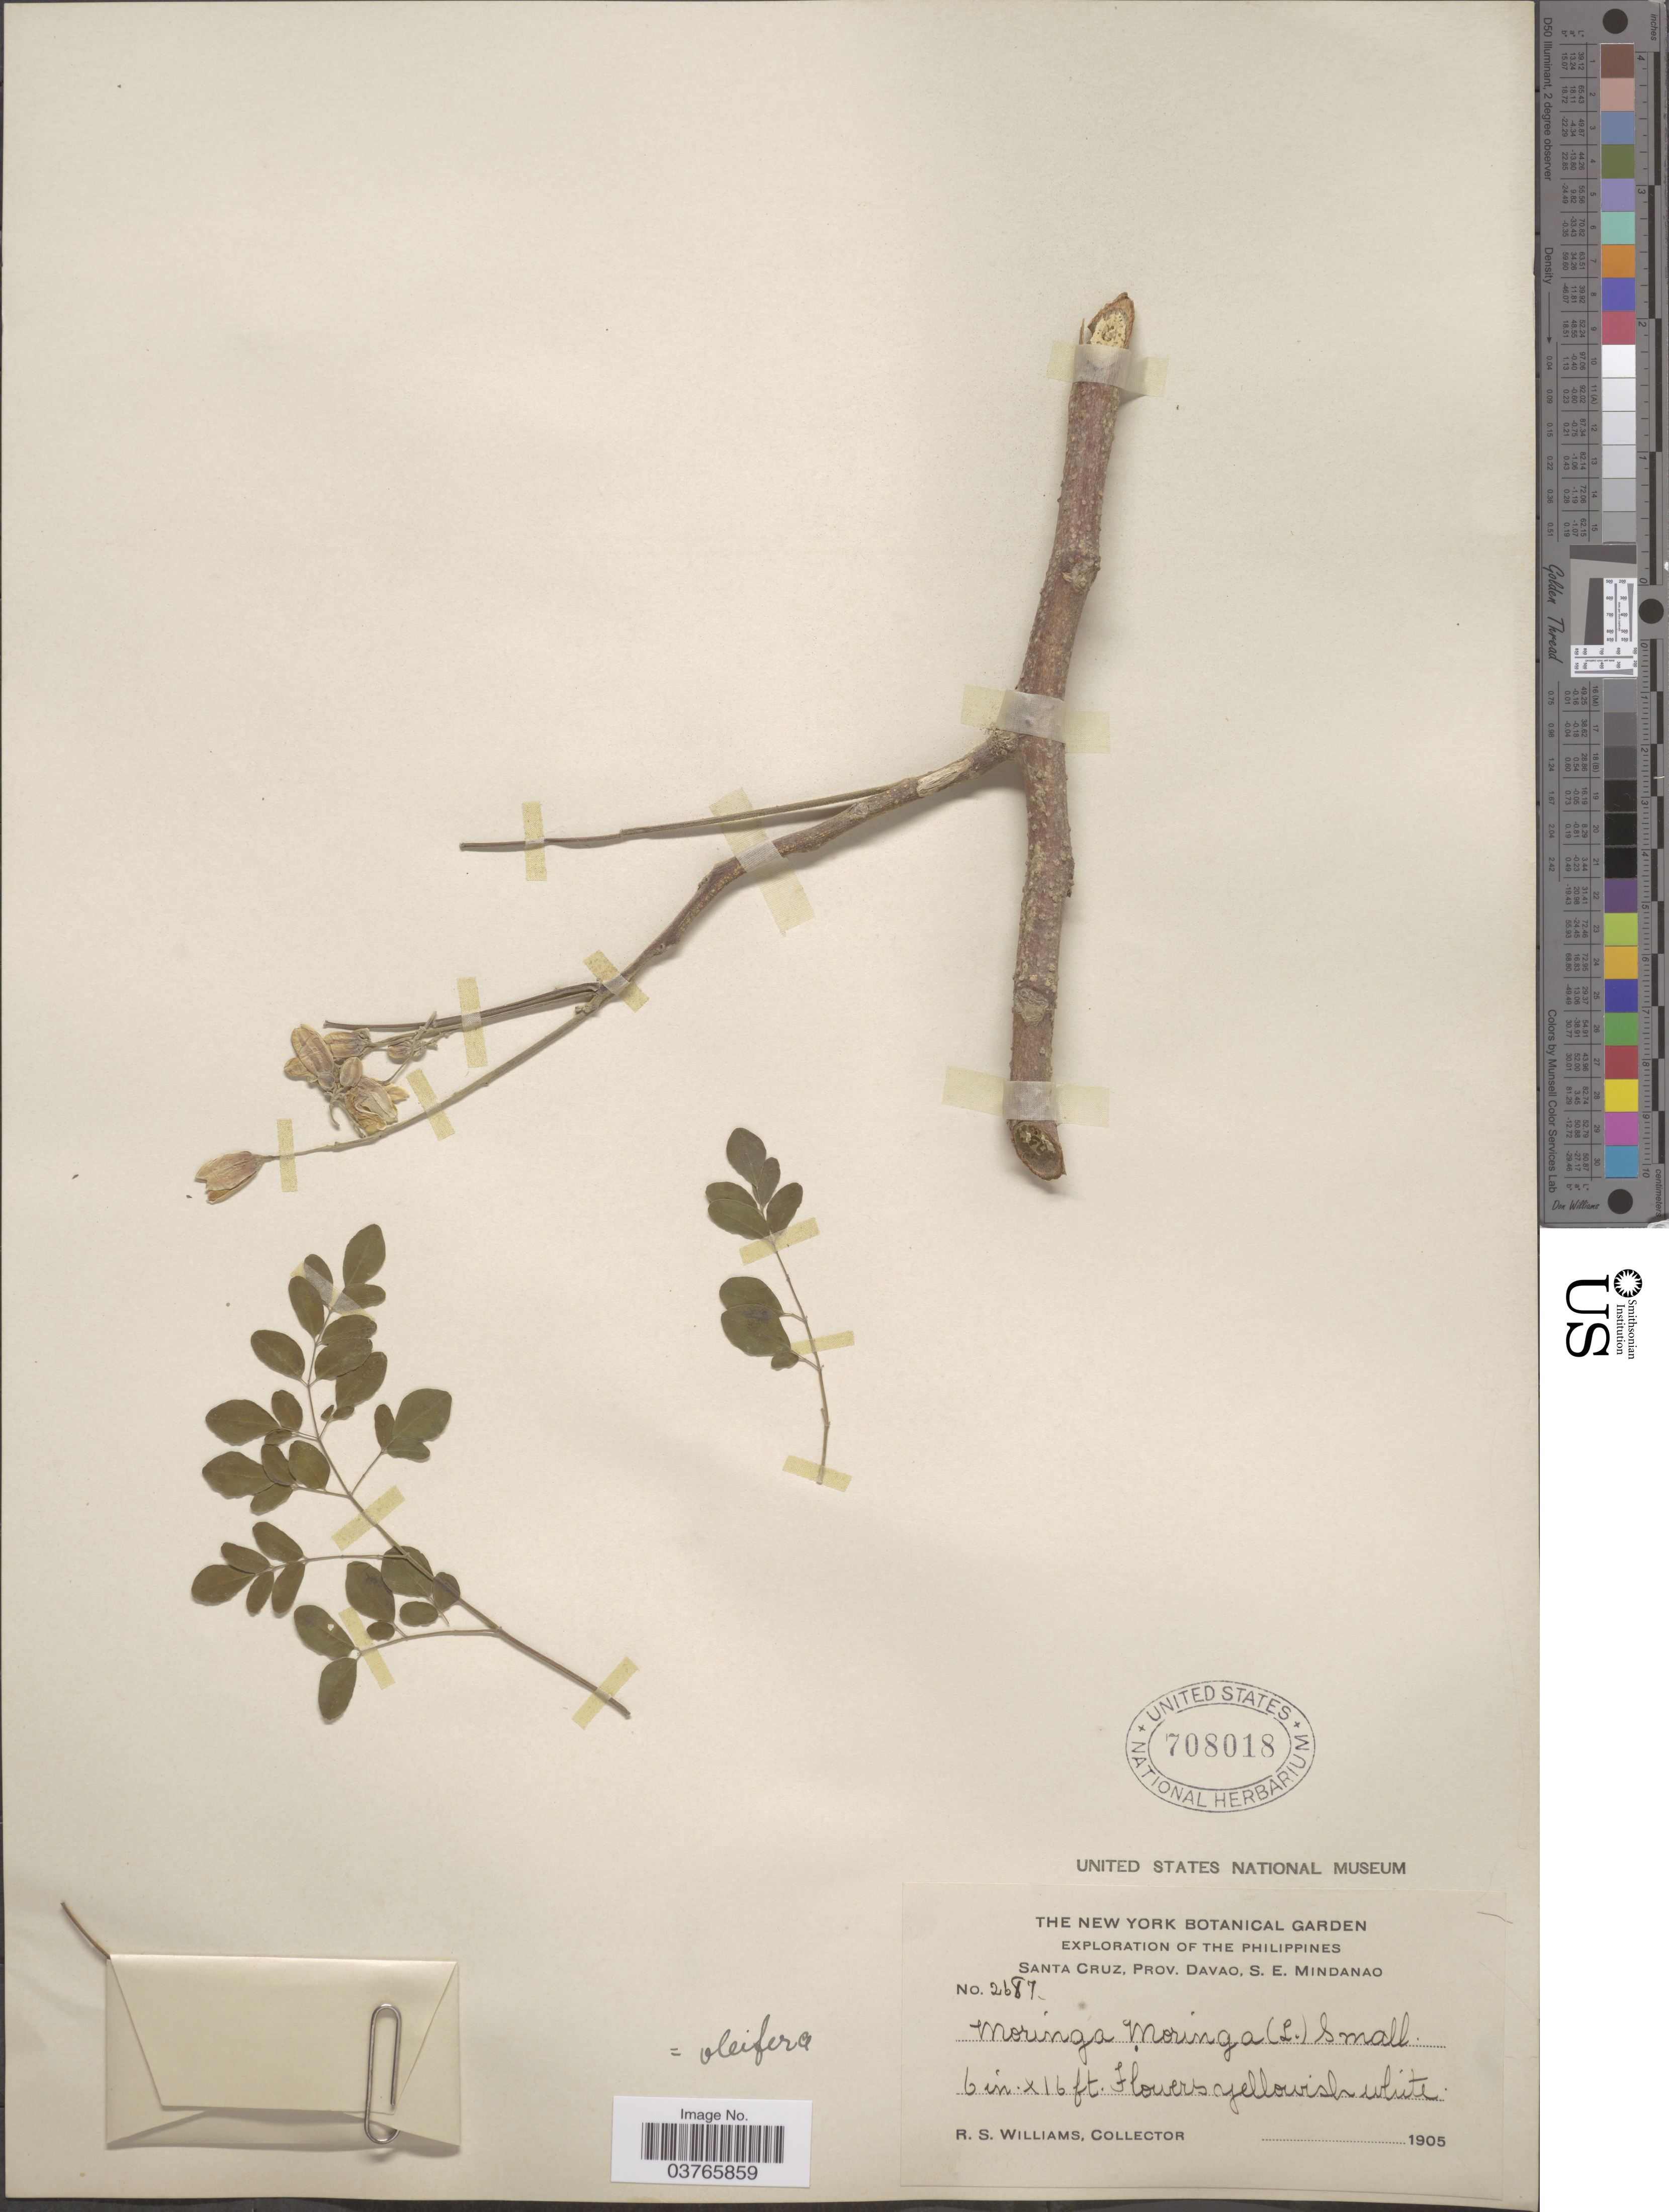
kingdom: Plantae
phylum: Tracheophyta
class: Magnoliopsida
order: Brassicales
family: Moringaceae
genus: Moringa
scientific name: Moringa oleifera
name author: Lam.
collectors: R. S. Williams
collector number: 2687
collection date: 1905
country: Philippines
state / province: Davao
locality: Santa Cruz, S.E. Mindanao.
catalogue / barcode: US 708018